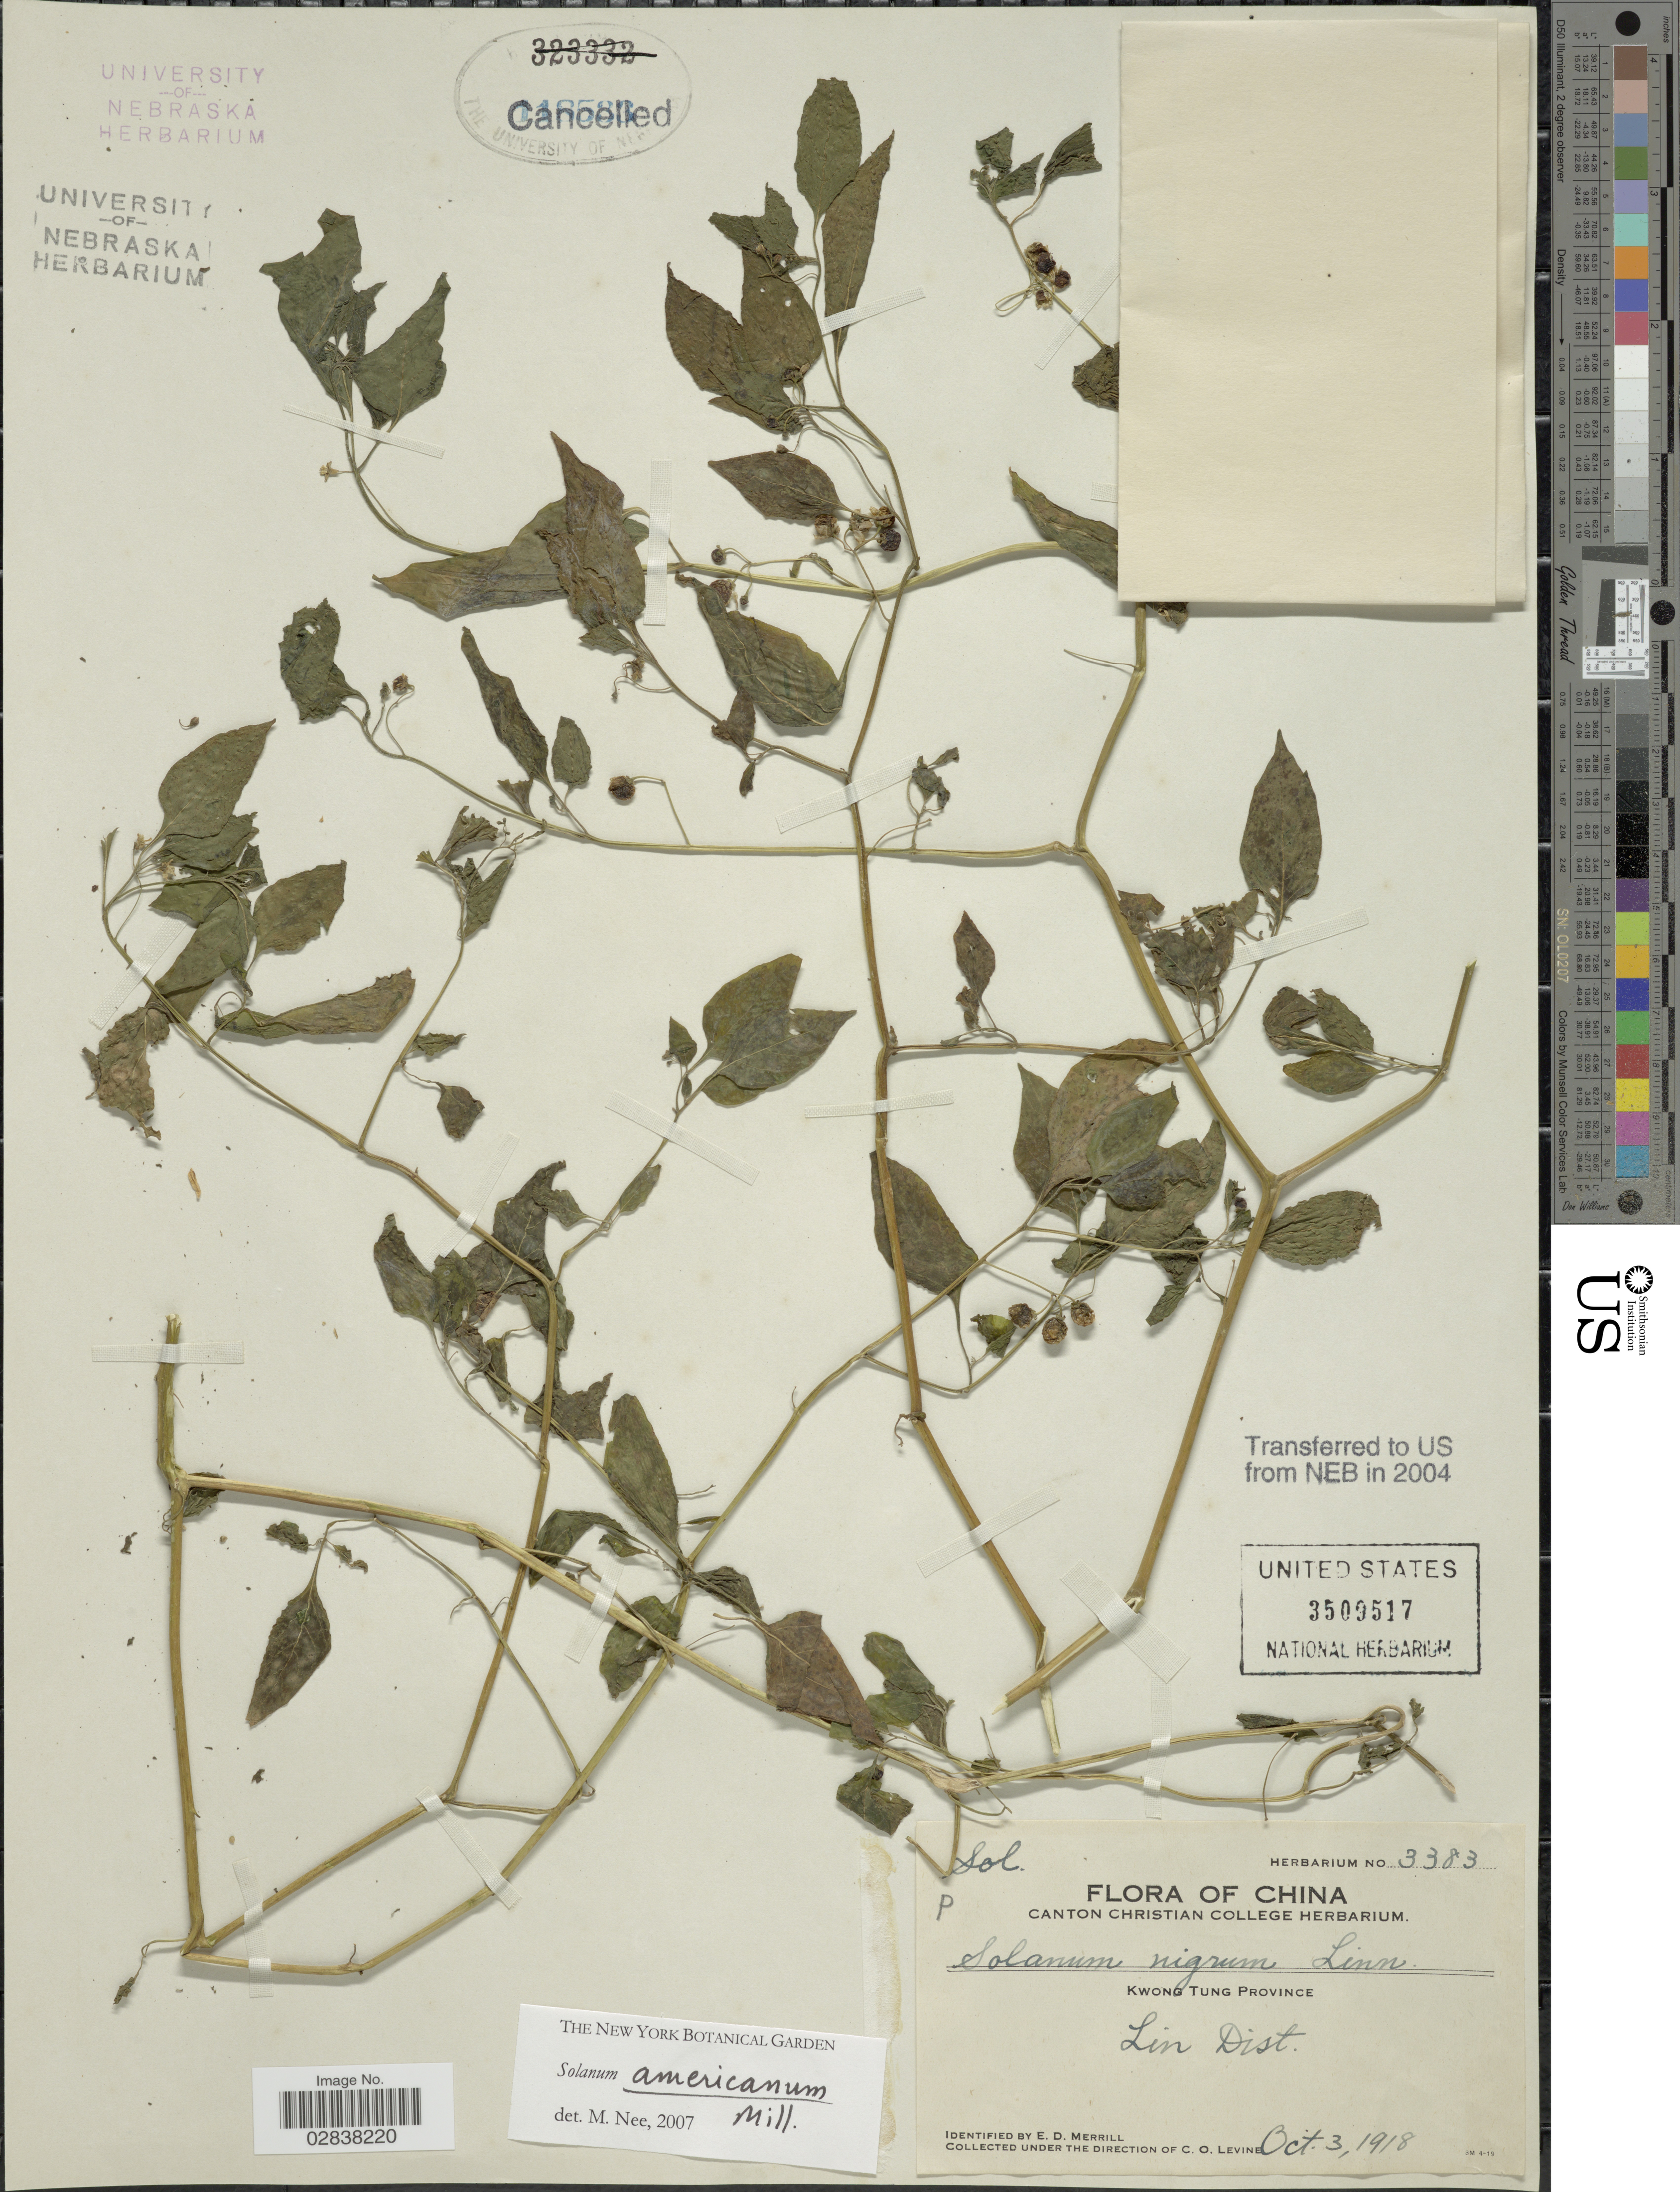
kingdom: Plantae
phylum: Tracheophyta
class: Magnoliopsida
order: Solanales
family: Solanaceae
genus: Solanum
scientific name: Solanum americanum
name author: Mill.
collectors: C. O. Levine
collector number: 3383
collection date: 1918-10-03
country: China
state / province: Guangdong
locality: Kwong Tung Province, Lin Dist.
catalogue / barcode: US 3509517